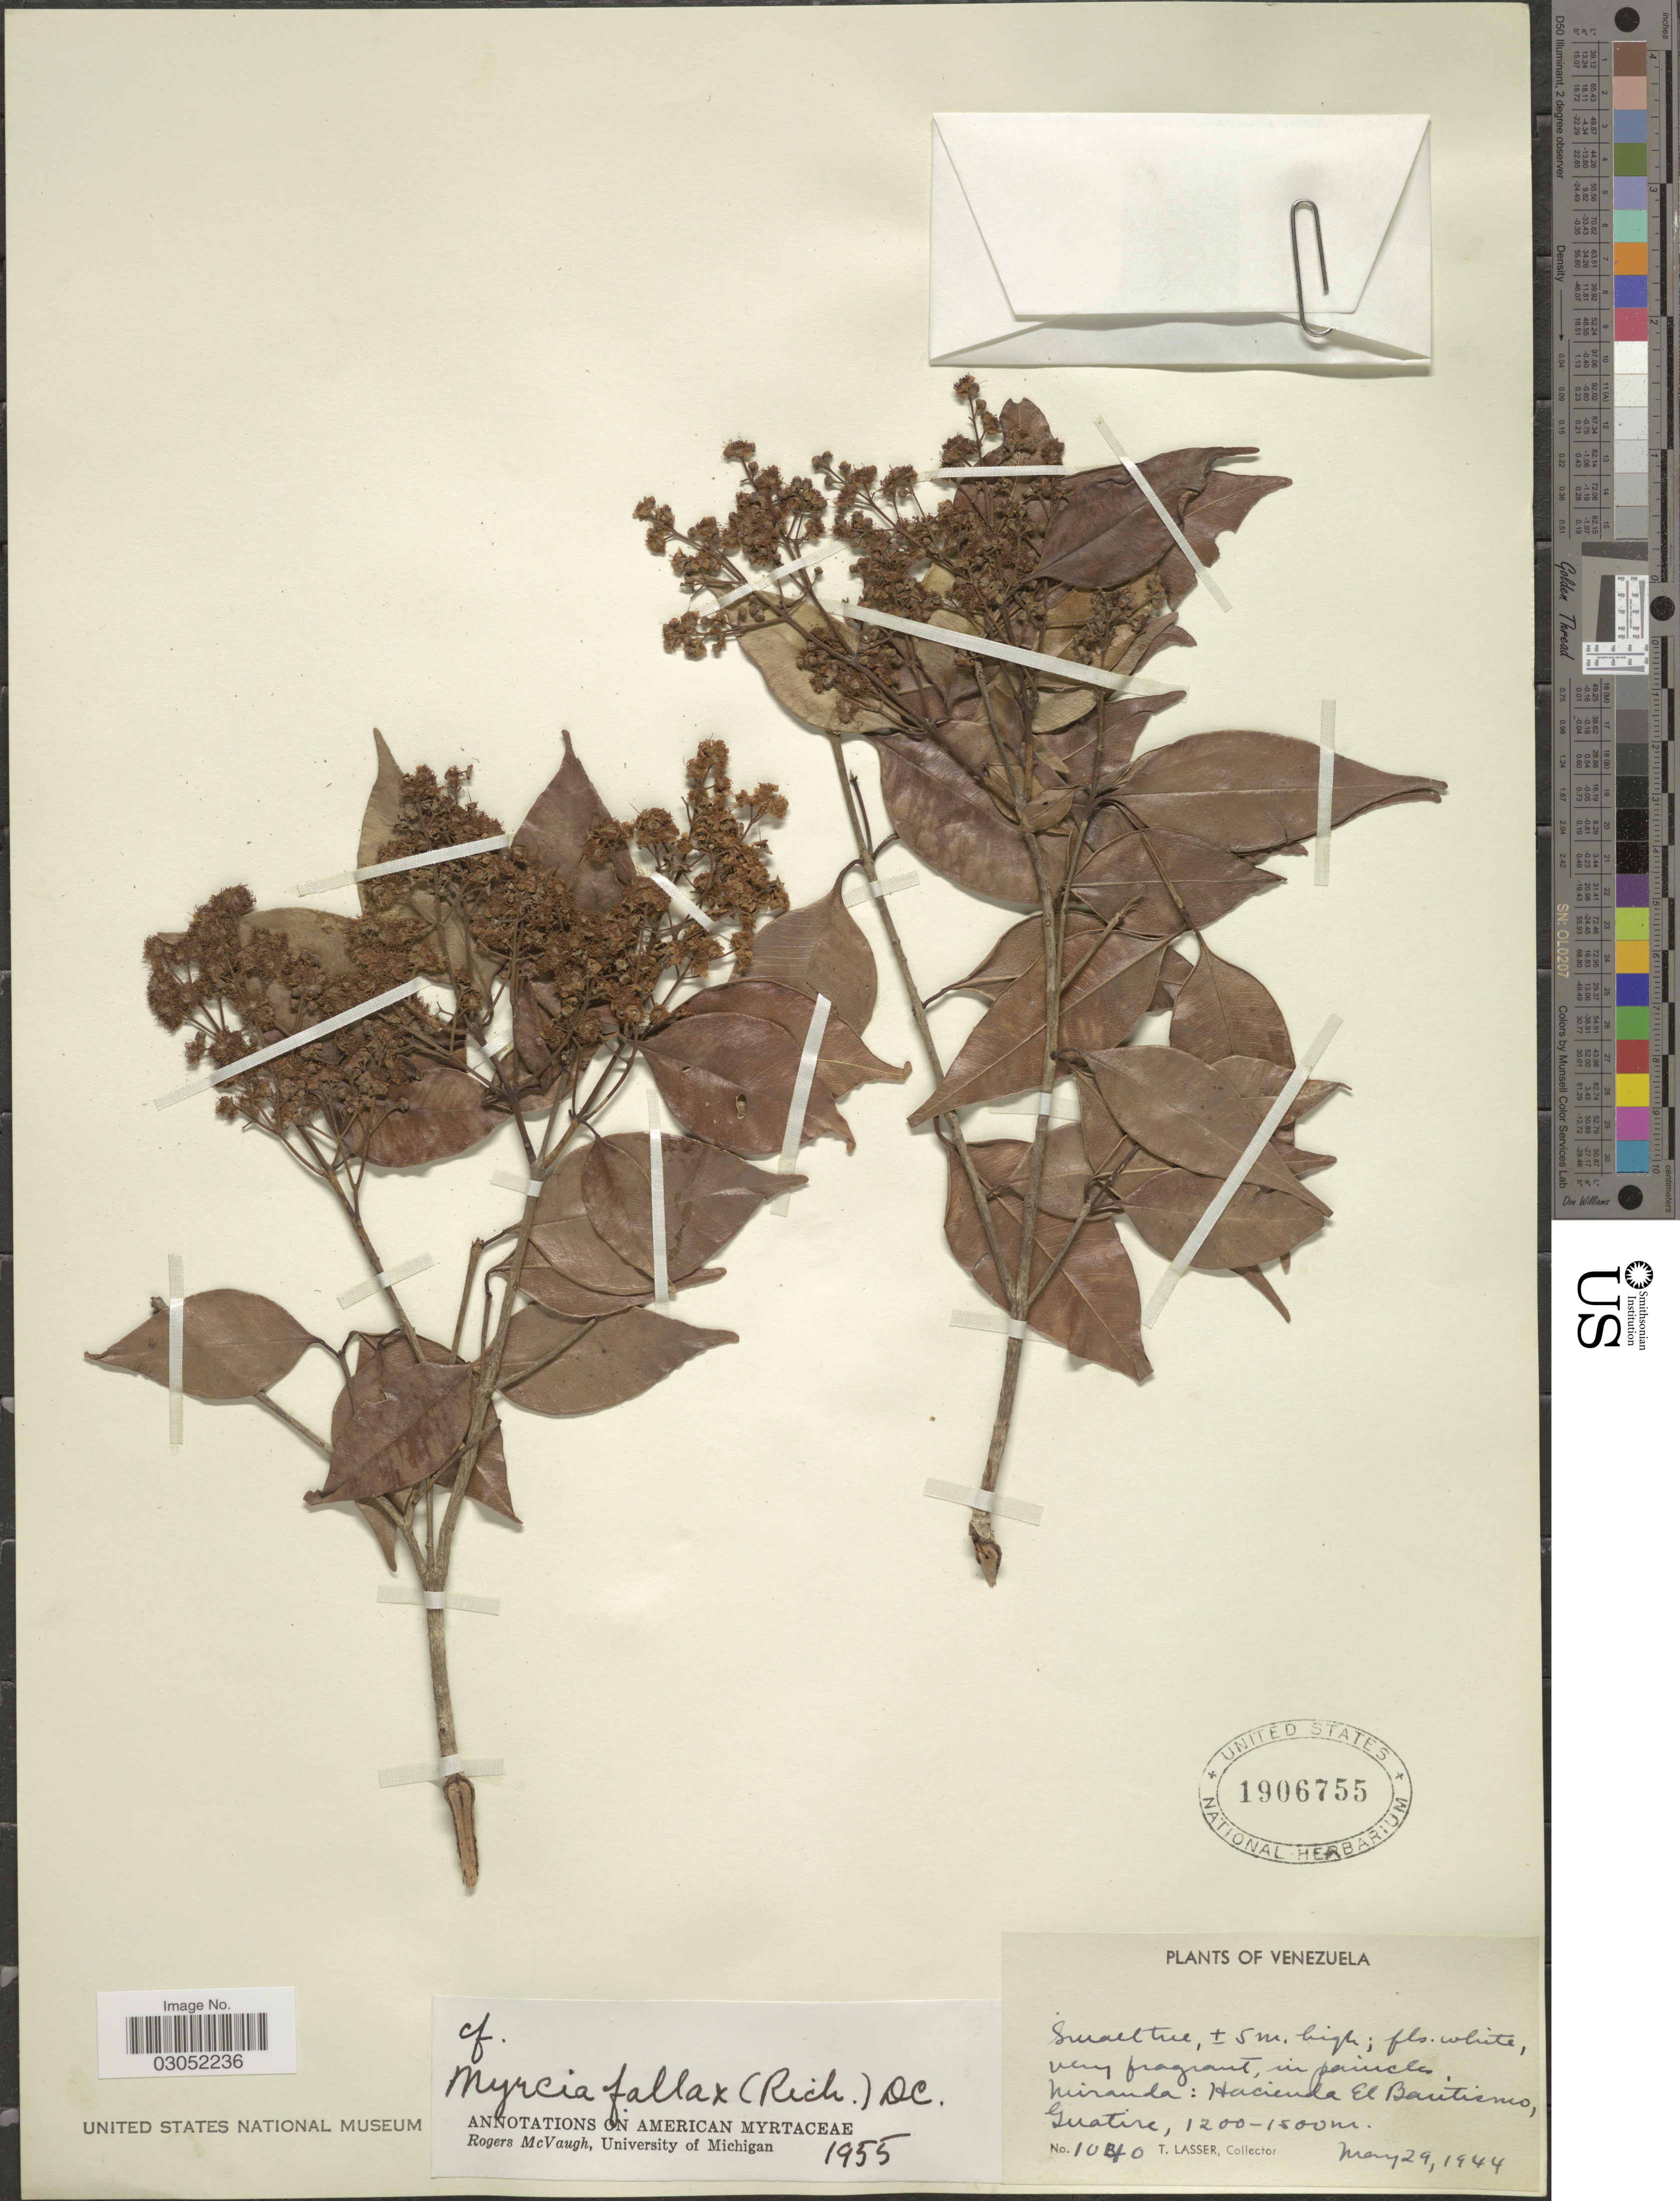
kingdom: Plantae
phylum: Tracheophyta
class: Magnoliopsida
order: Myrtales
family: Myrtaceae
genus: Myrcia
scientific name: Myrcia fallax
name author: (Rich.) DC.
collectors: T. Lasser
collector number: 1040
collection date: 1944-05-29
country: Venezuela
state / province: Miranda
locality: Hacienda El Bautismo, Guatire.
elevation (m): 1200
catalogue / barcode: US 1906755